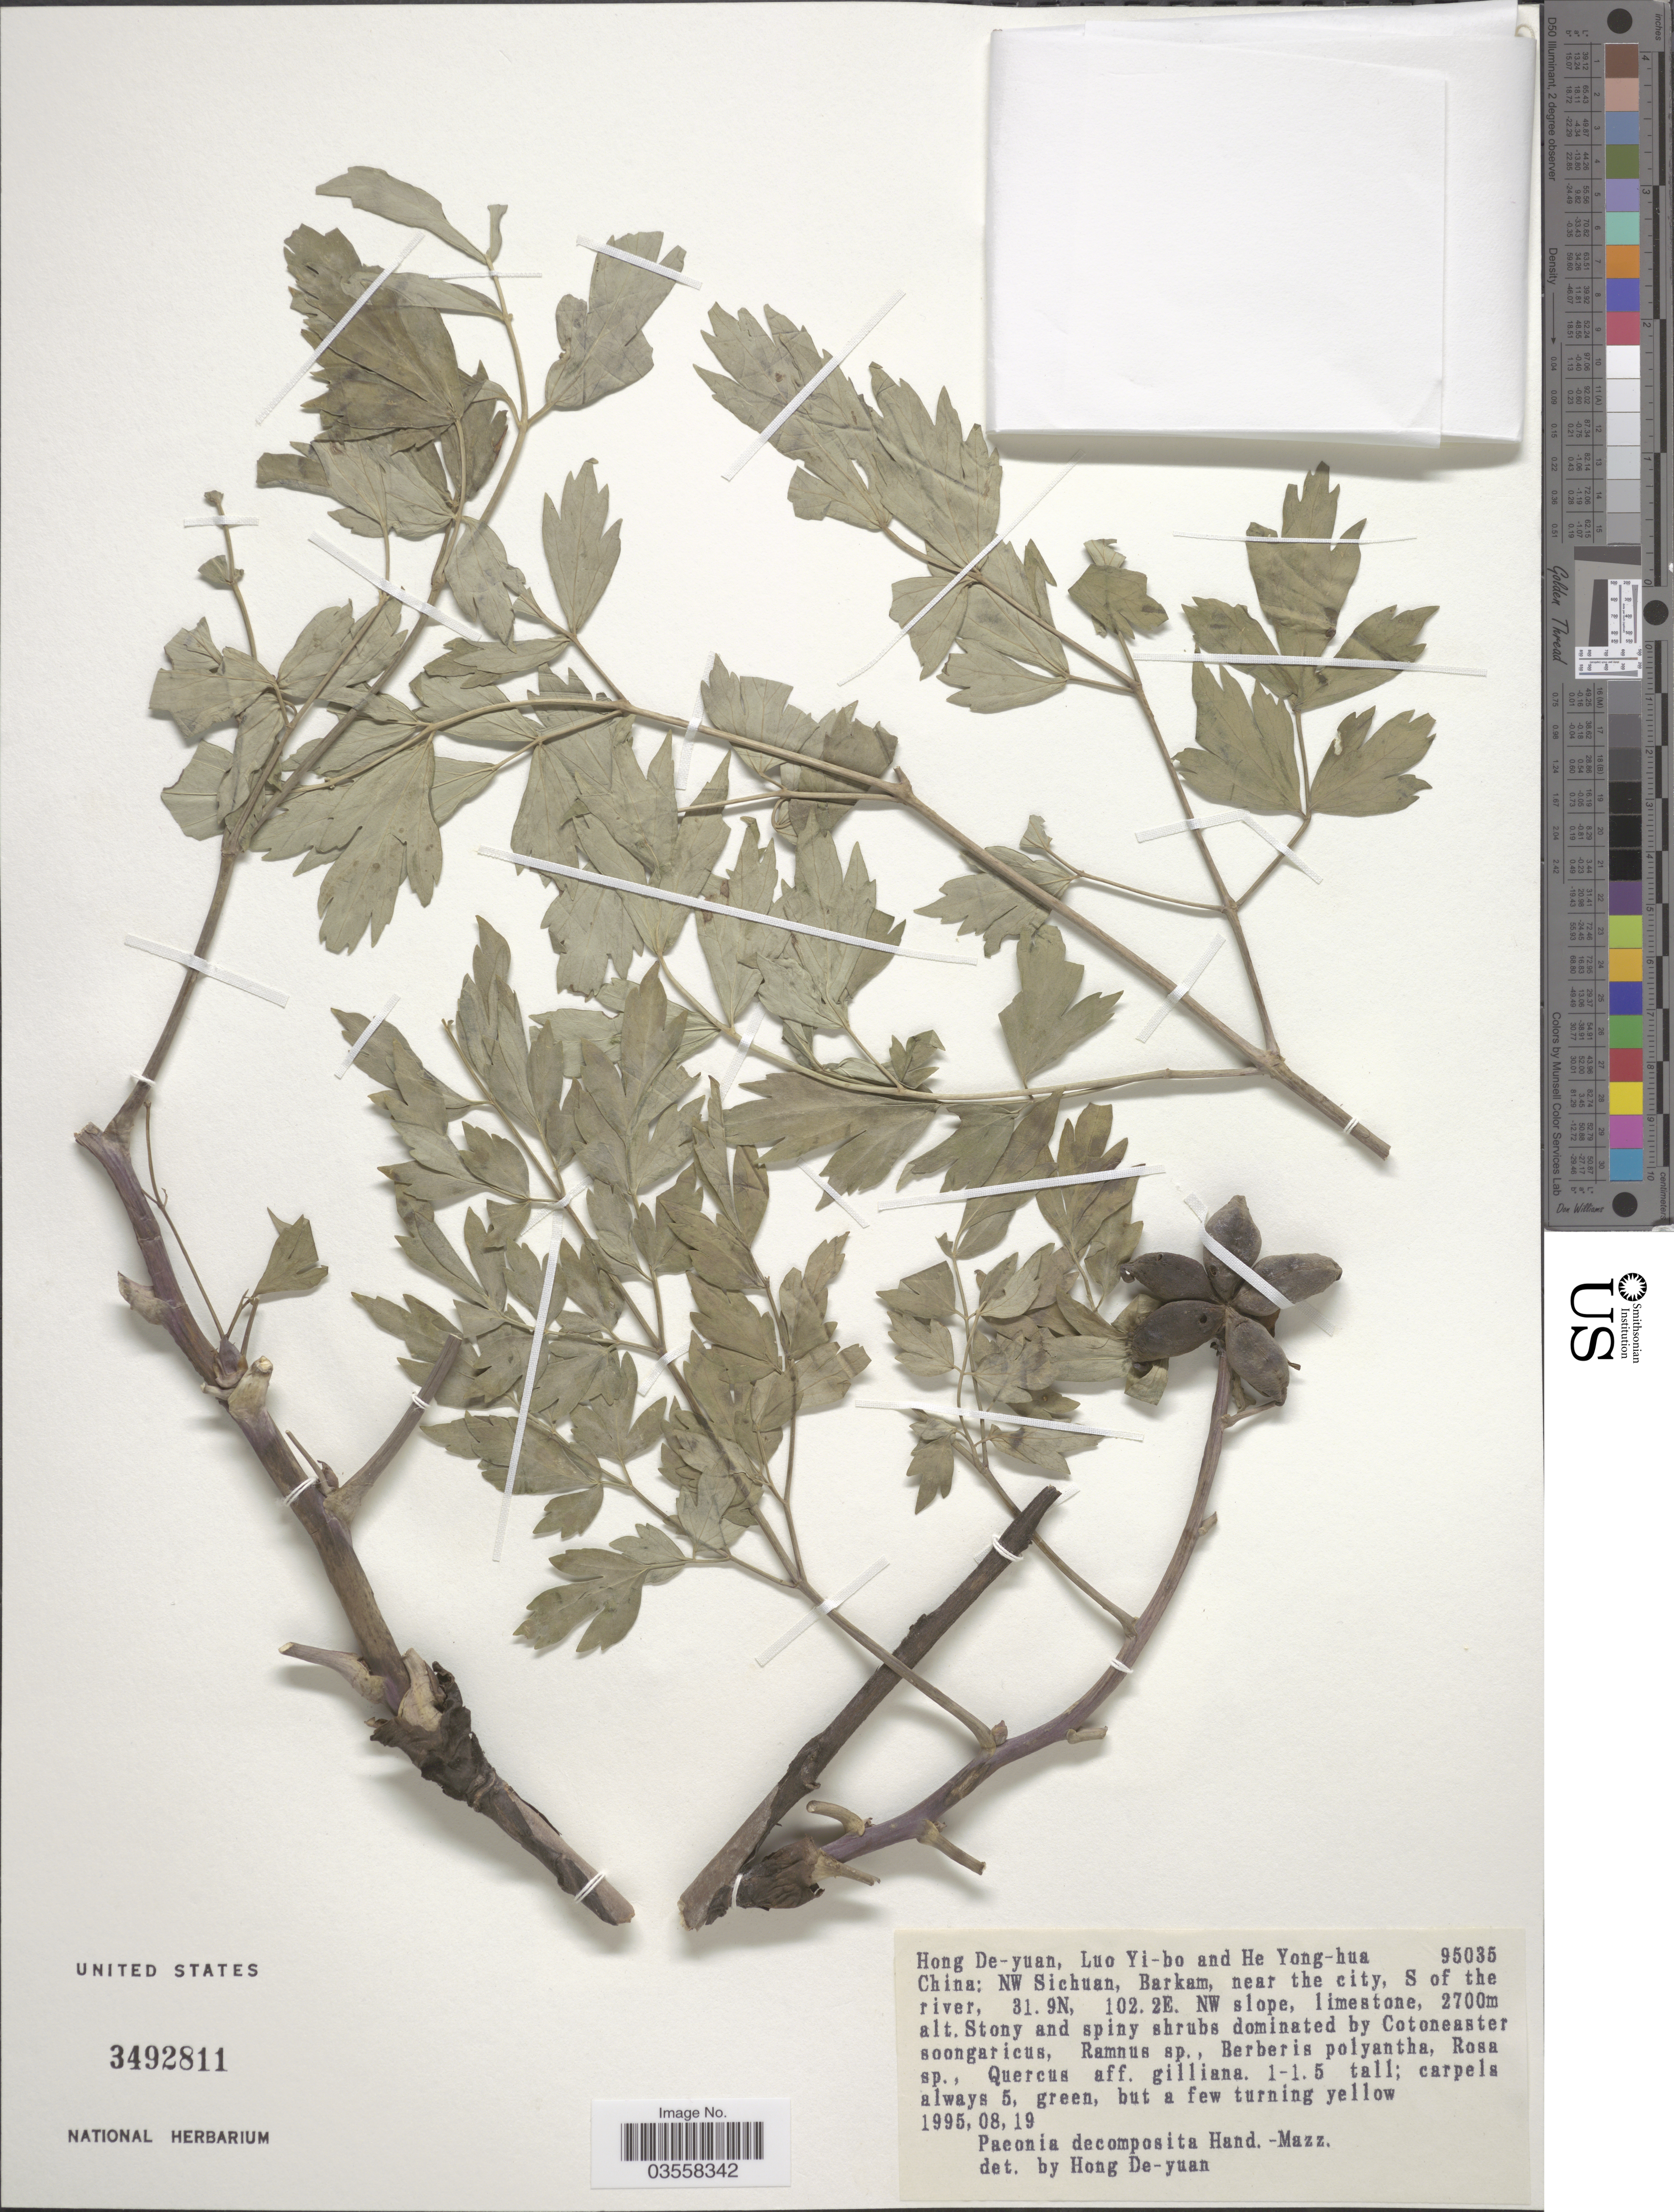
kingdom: Plantae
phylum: Tracheophyta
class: Magnoliopsida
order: Saxifragales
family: Paeoniaceae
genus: Paeonia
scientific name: Paeonia decomposita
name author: Hand.-Mazz.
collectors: D.-Y. Hong, Y. Luo & H. Yong-hua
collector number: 95035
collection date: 1995-08-19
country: China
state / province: Sichuan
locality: NW Sichuan, Barkam, near the city, S of the river, NW slope.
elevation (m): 2700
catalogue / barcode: US 3492811